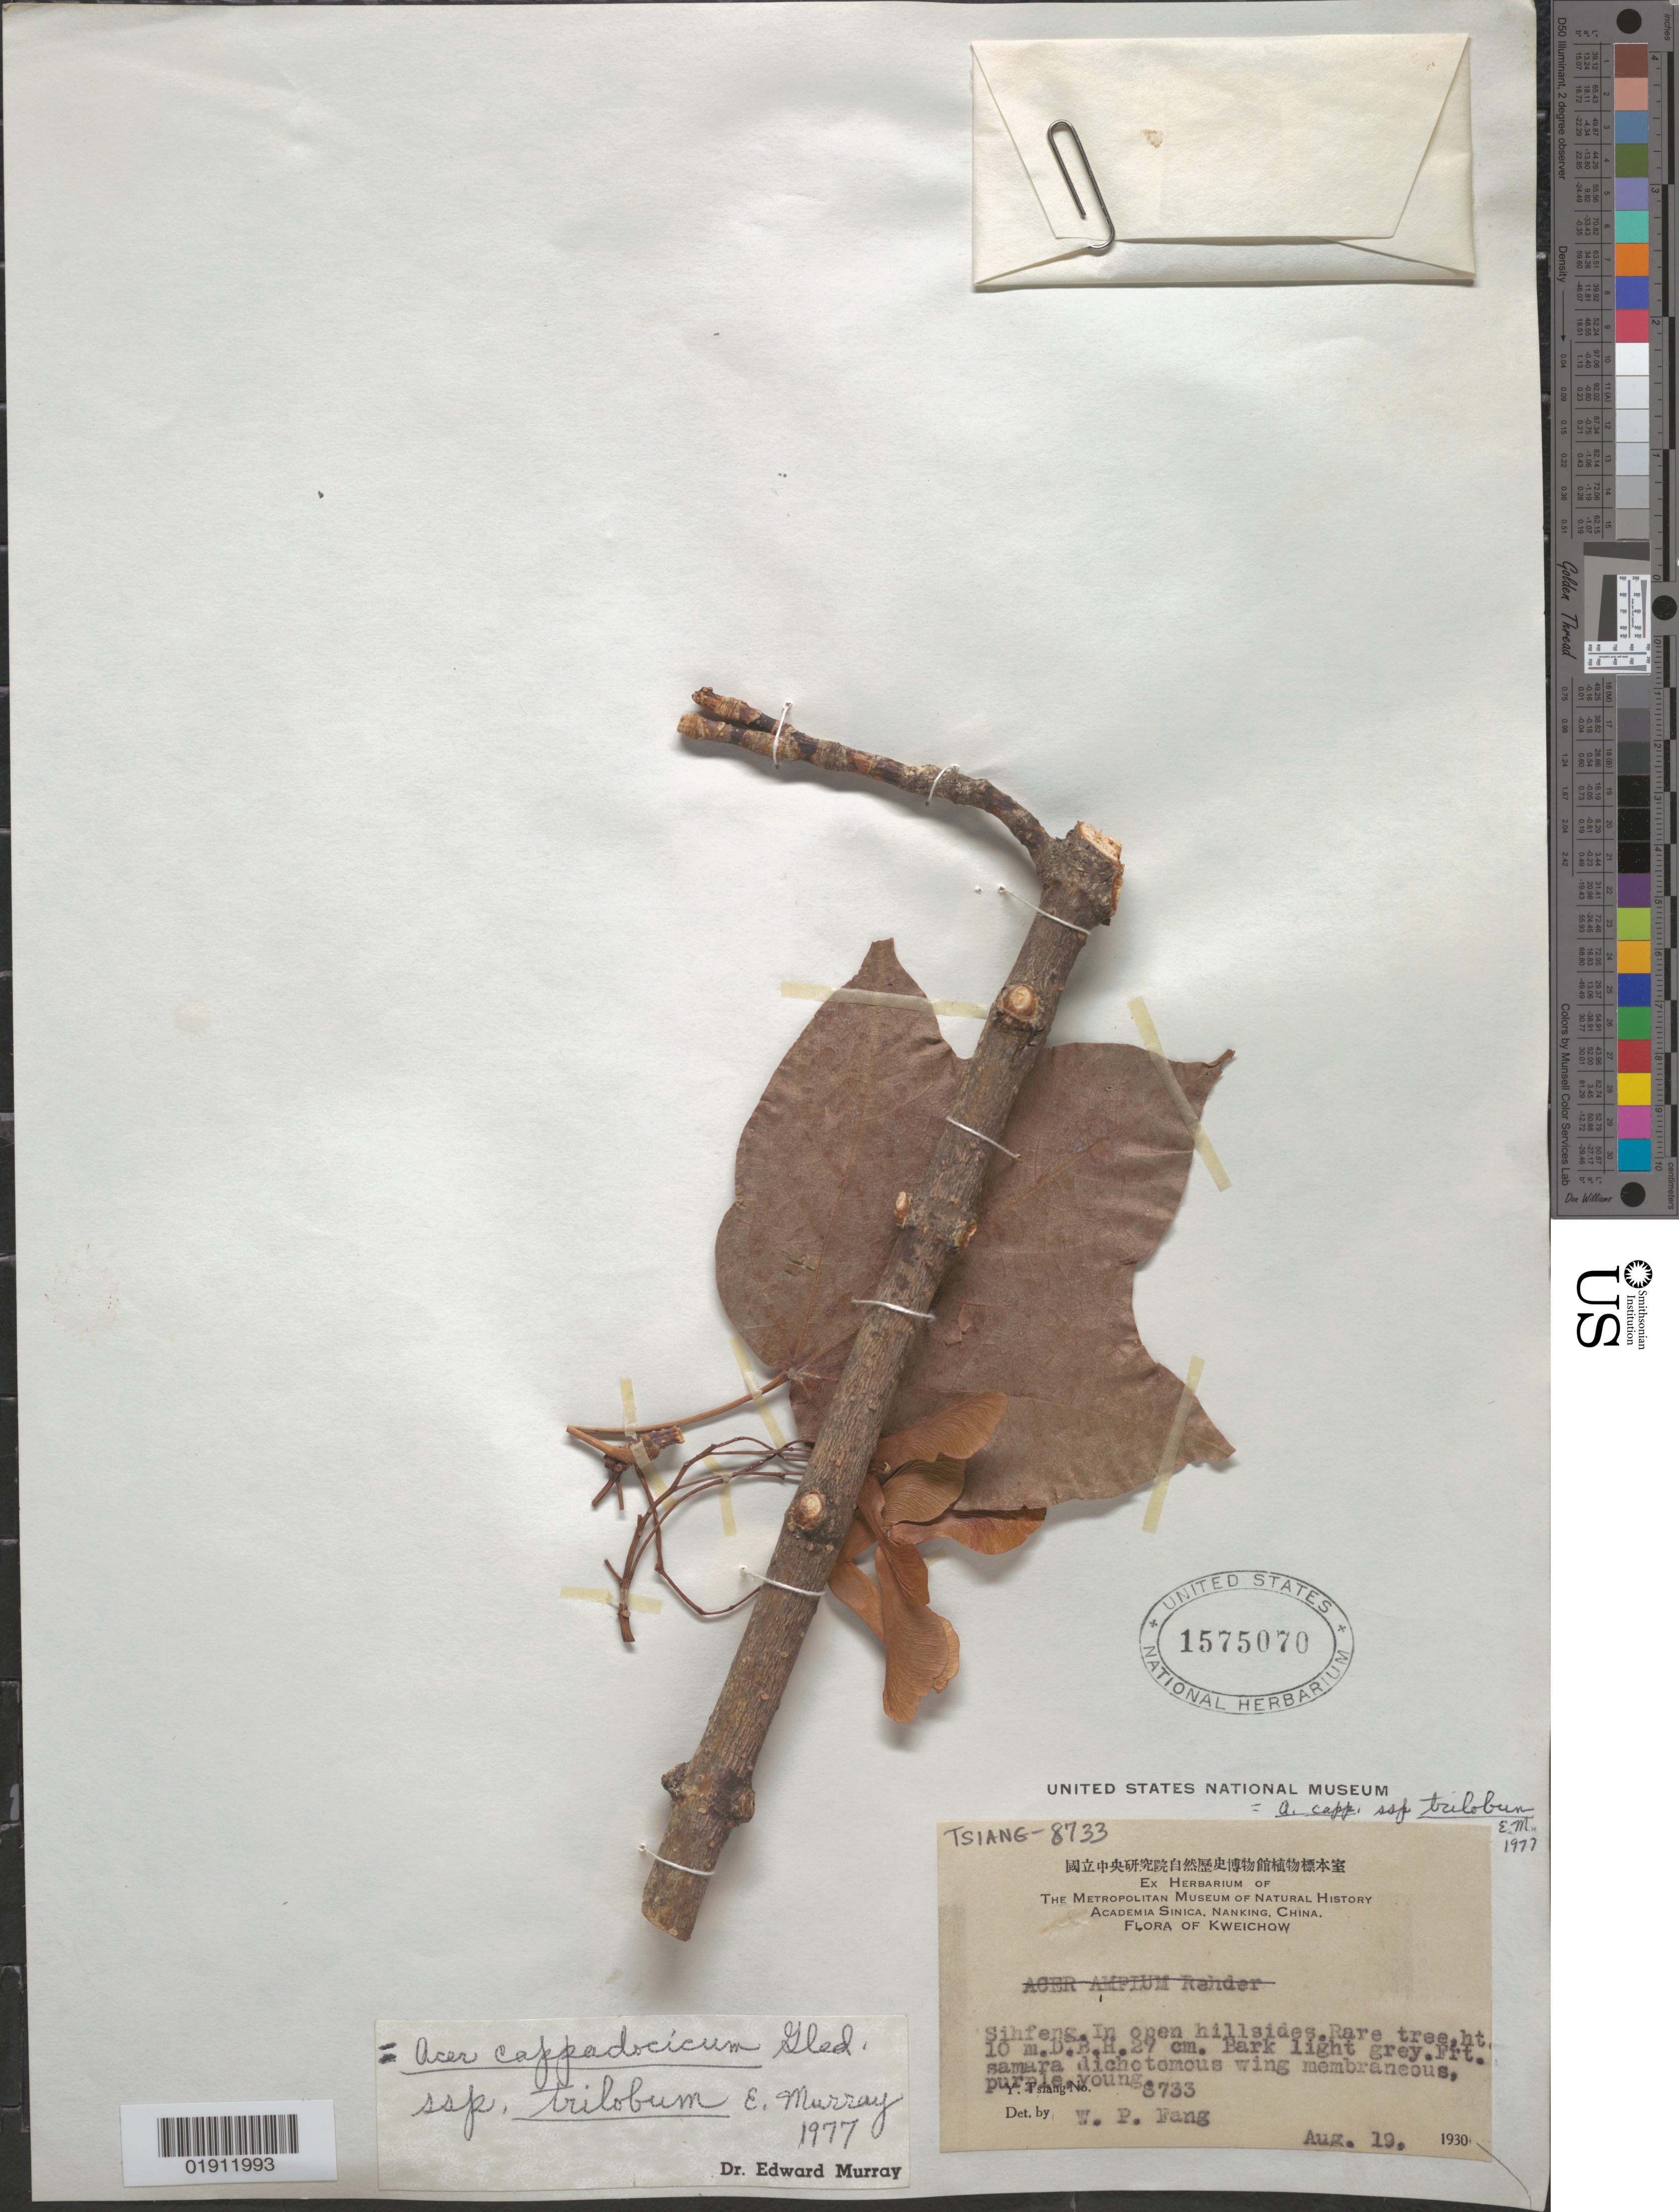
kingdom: Plantae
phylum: Tracheophyta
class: Magnoliopsida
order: Sapindales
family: Sapindaceae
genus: Acer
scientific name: Acer cappadocicum subsp. trilobum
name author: A.E. Murray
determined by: Murray, Edward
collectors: Y. Tsiang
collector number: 8733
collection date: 1930-08-19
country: China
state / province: Guizhou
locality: Kweichow [Guizhou], Sihfeng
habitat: In open hillsides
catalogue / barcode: US 1575070